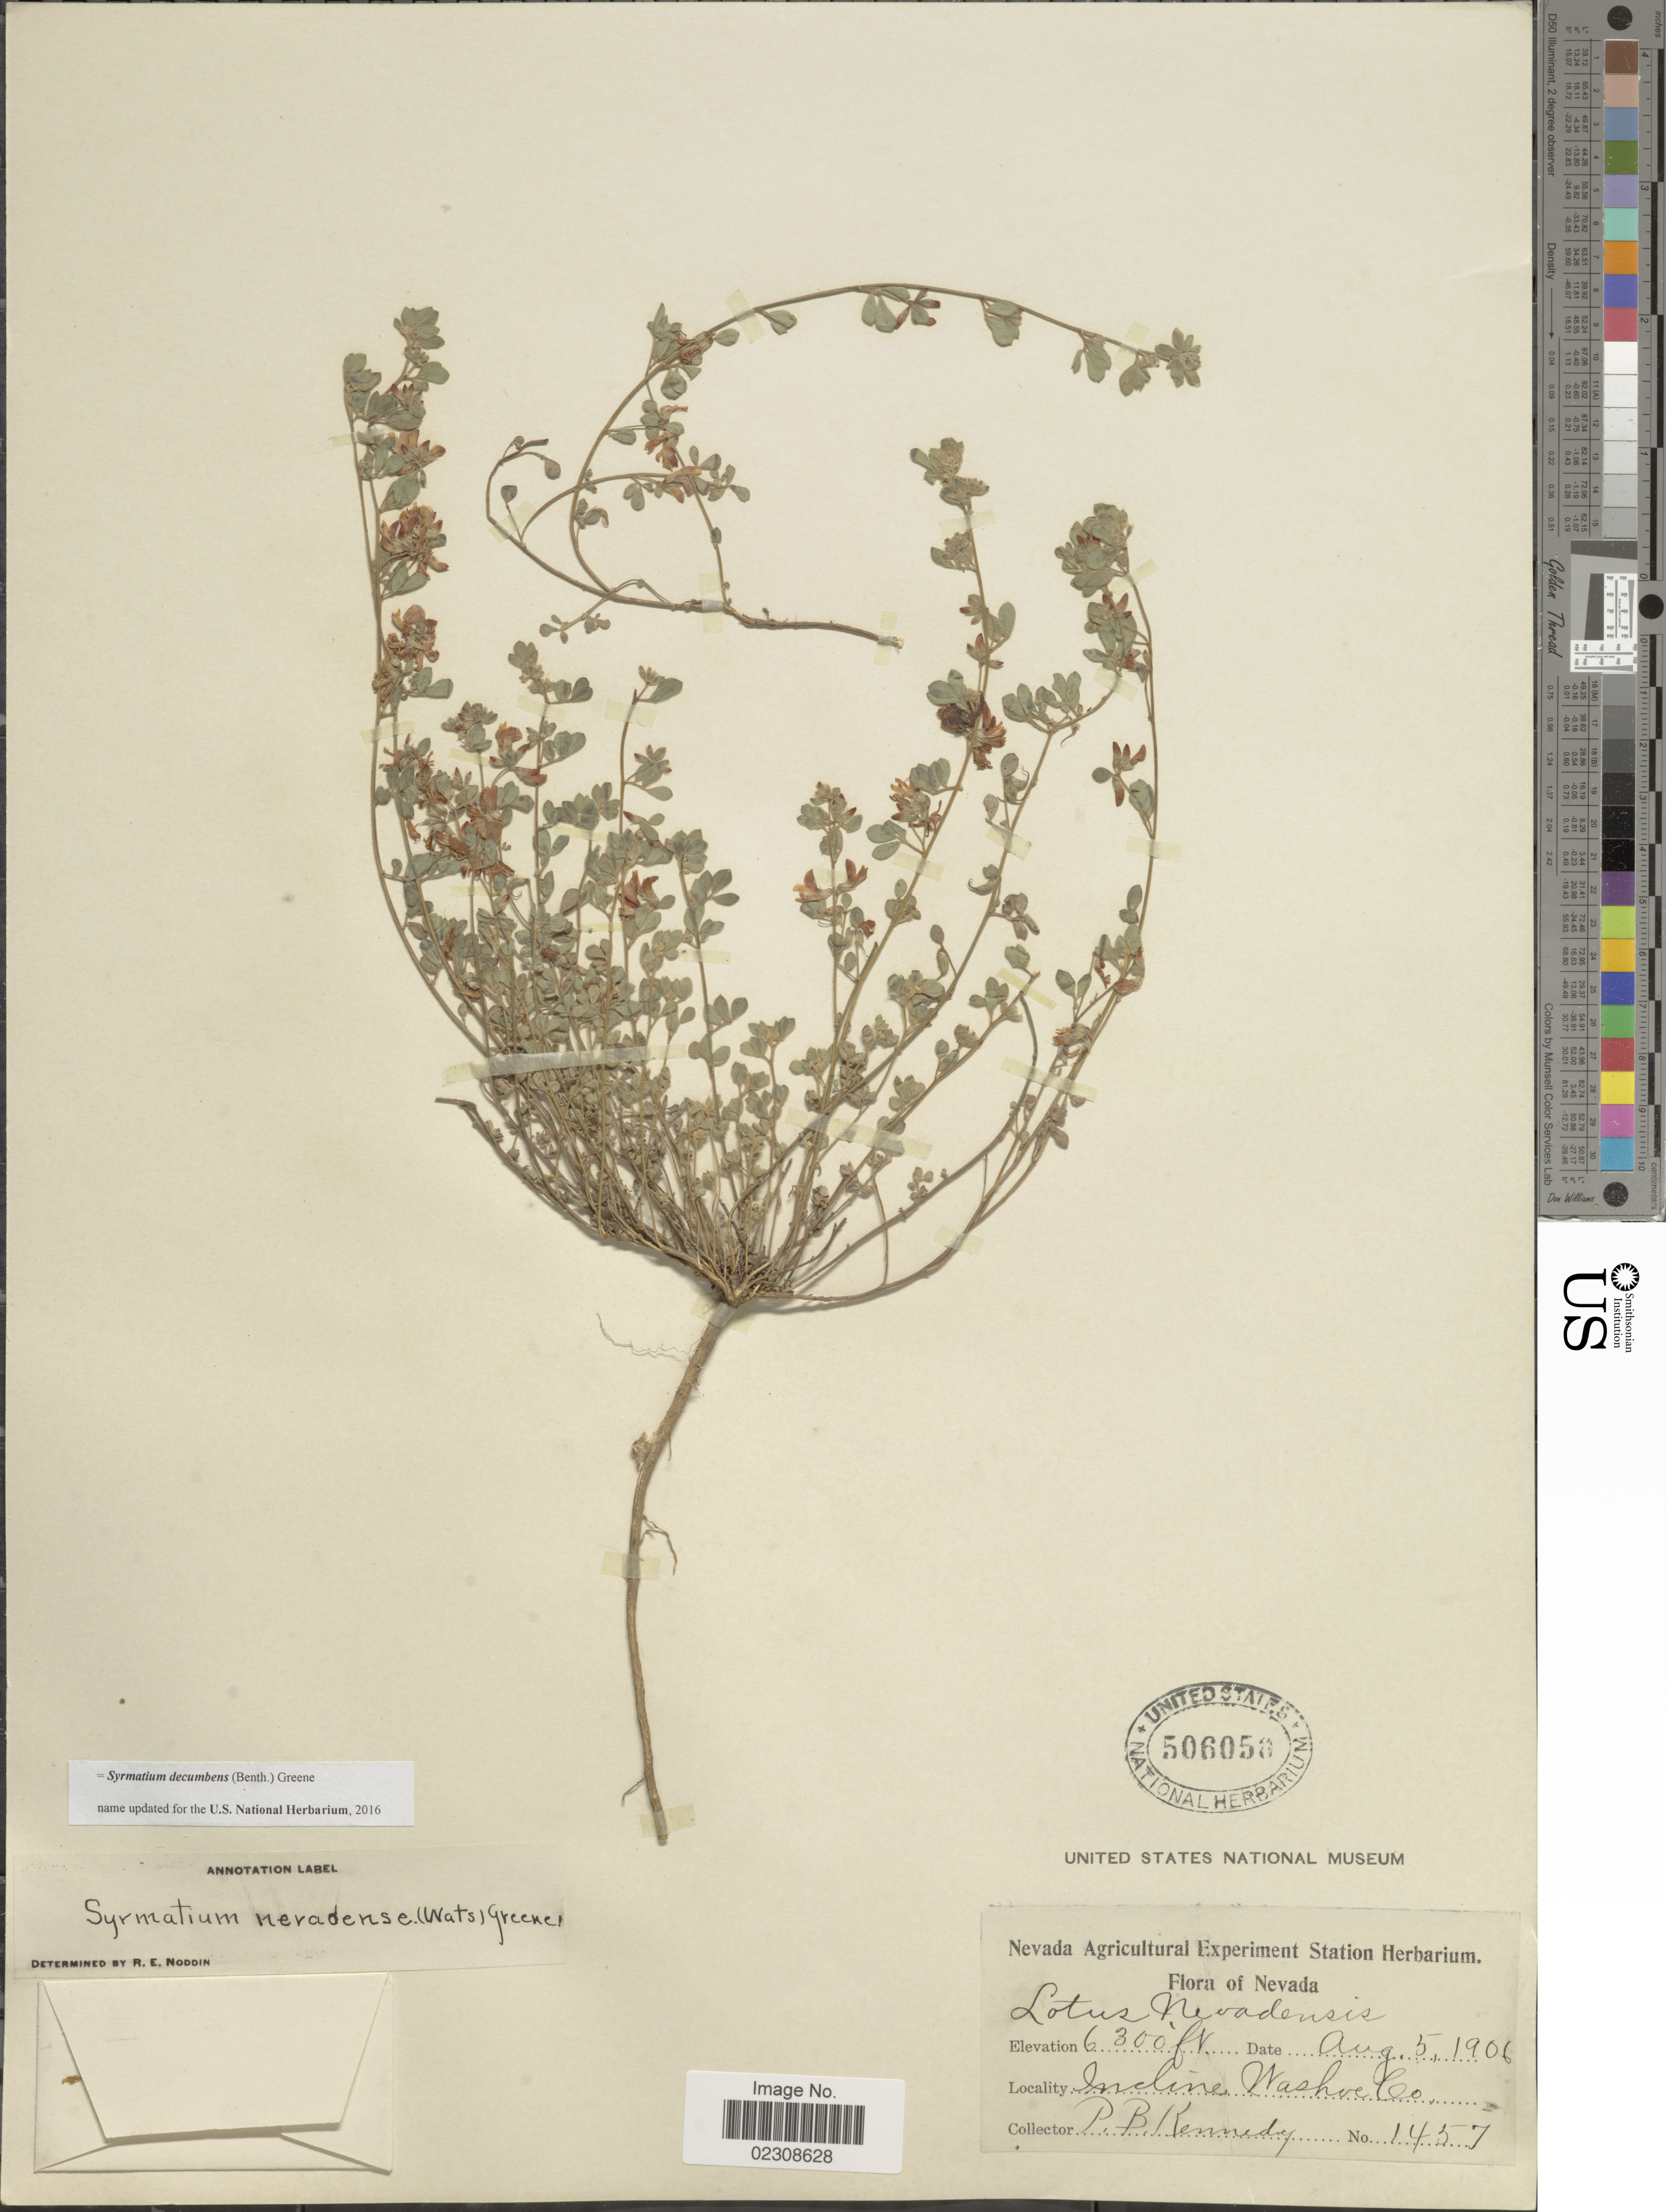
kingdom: Plantae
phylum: Tracheophyta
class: Magnoliopsida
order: Fabales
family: Fabaceae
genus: Syrmatium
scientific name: Syrmatium decumbens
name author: (Benth.) Greene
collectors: P. B. Kennedy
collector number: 1457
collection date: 1906-08-05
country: United States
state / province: Nevada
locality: Incline Washoe Co.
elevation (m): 1920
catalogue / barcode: US 506050